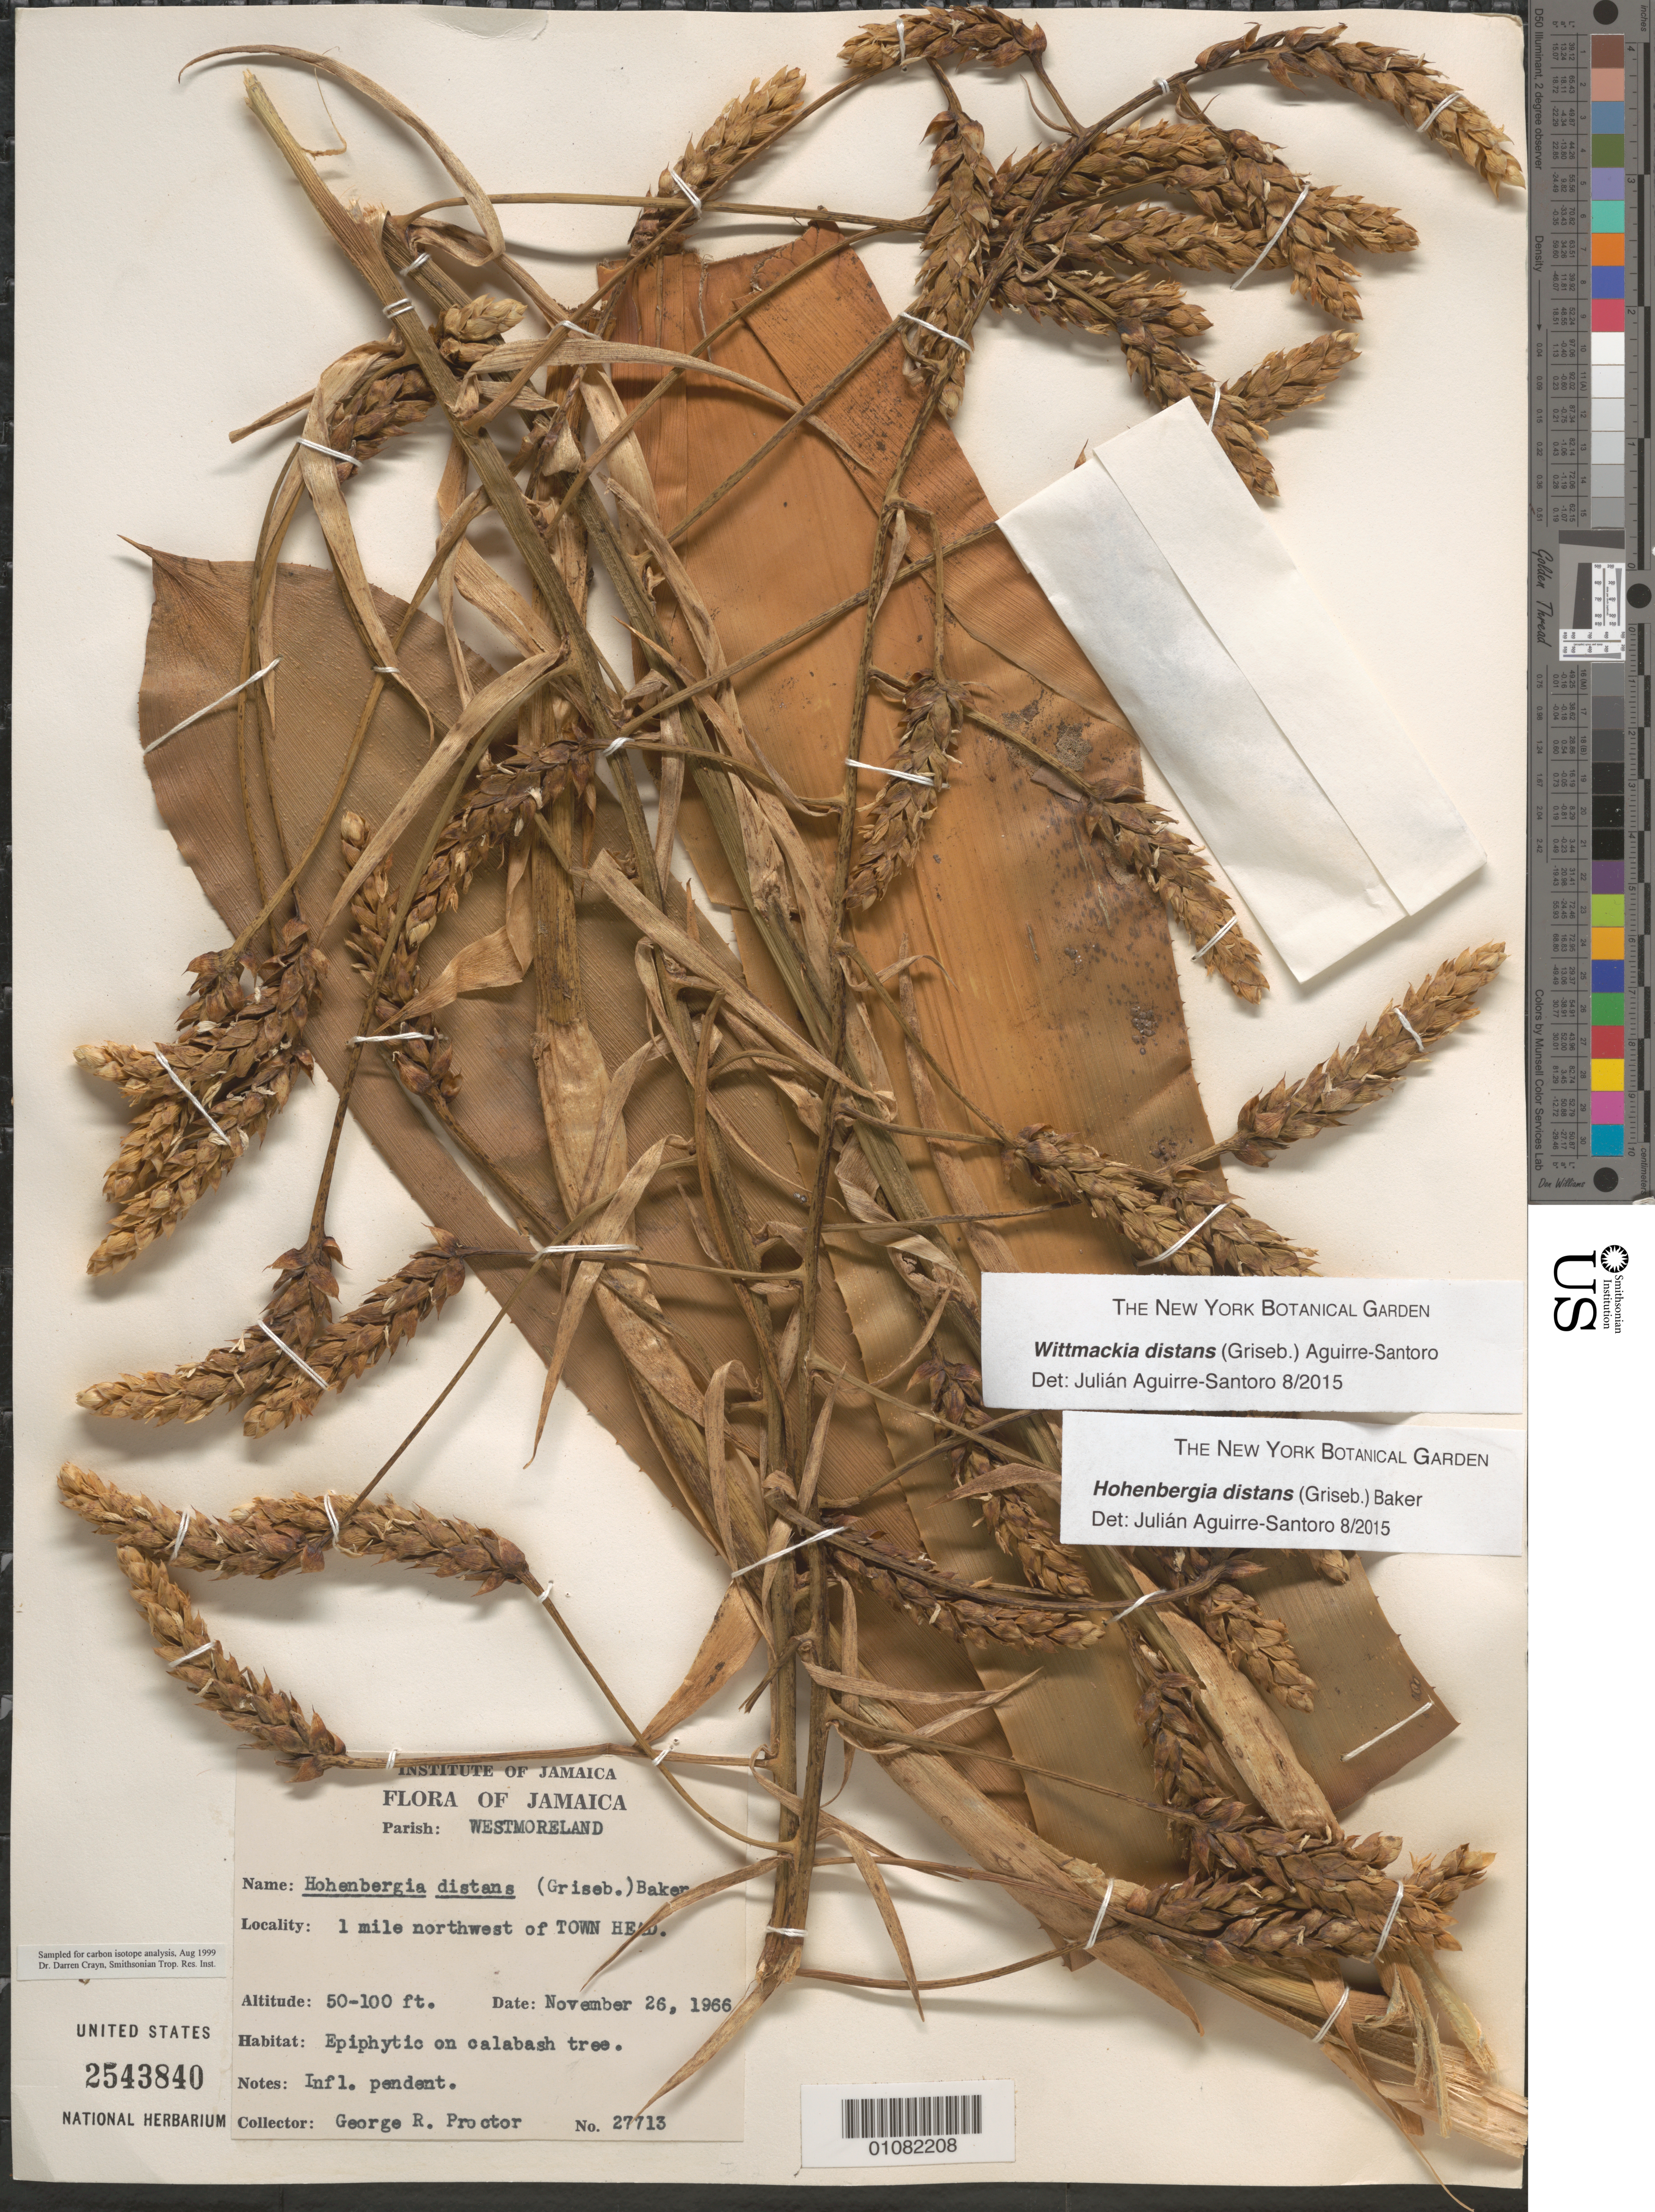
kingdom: Plantae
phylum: Tracheophyta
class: Liliopsida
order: Poales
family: Bromeliaceae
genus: Hohenbergia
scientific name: Hohenbergia distans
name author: (Griseb.) Baker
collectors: G. R. Proctor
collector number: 27713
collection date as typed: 26 Nov 1966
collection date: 1966-11-26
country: Jamaica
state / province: Westmoreland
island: Jamaica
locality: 1 mile NW of Town Head.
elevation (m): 15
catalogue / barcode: US 2543840